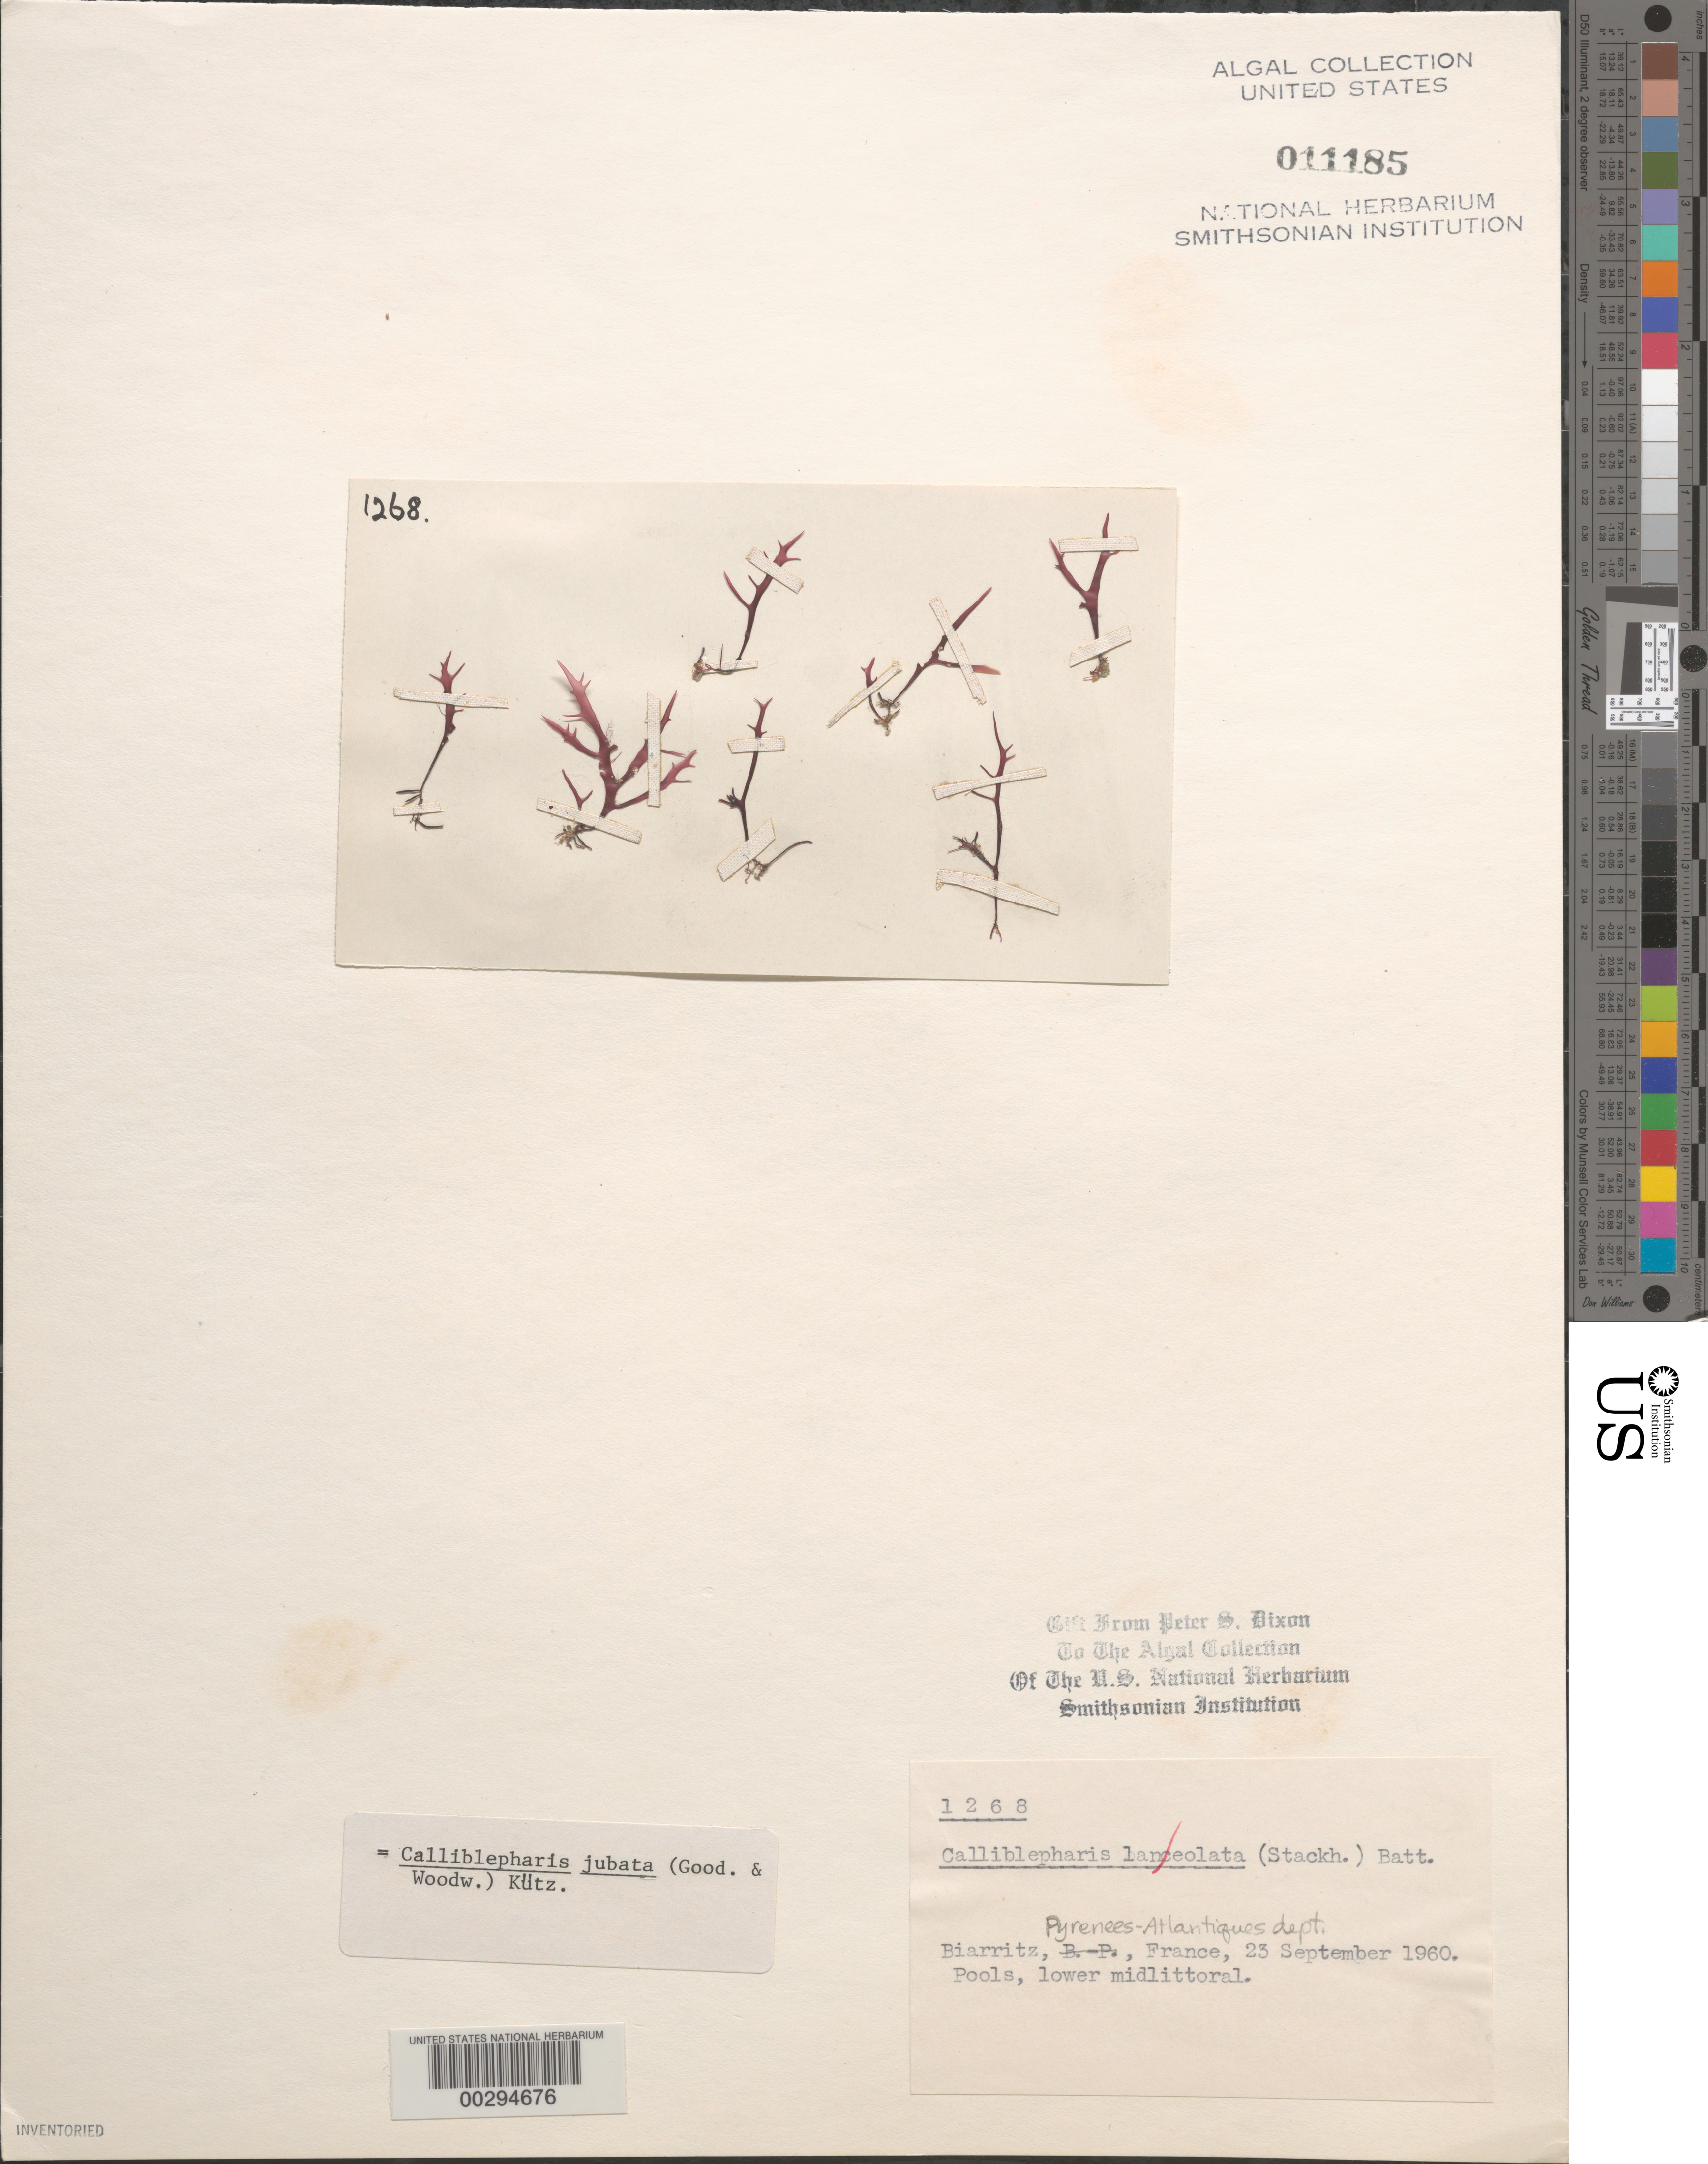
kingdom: Plantae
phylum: Rhodophyta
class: Florideophyceae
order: Gigartinales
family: Cystocloniaceae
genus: Calliblepharis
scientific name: Calliblepharis jubata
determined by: Dixon, P. S.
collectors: P. S. Dixon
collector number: PSD 1268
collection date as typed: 23 Sep 1960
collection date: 1960-09-23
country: France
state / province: Nouvelle-Aquitaine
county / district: Pyrénées-Atlantiques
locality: Biarritz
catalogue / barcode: US 11185